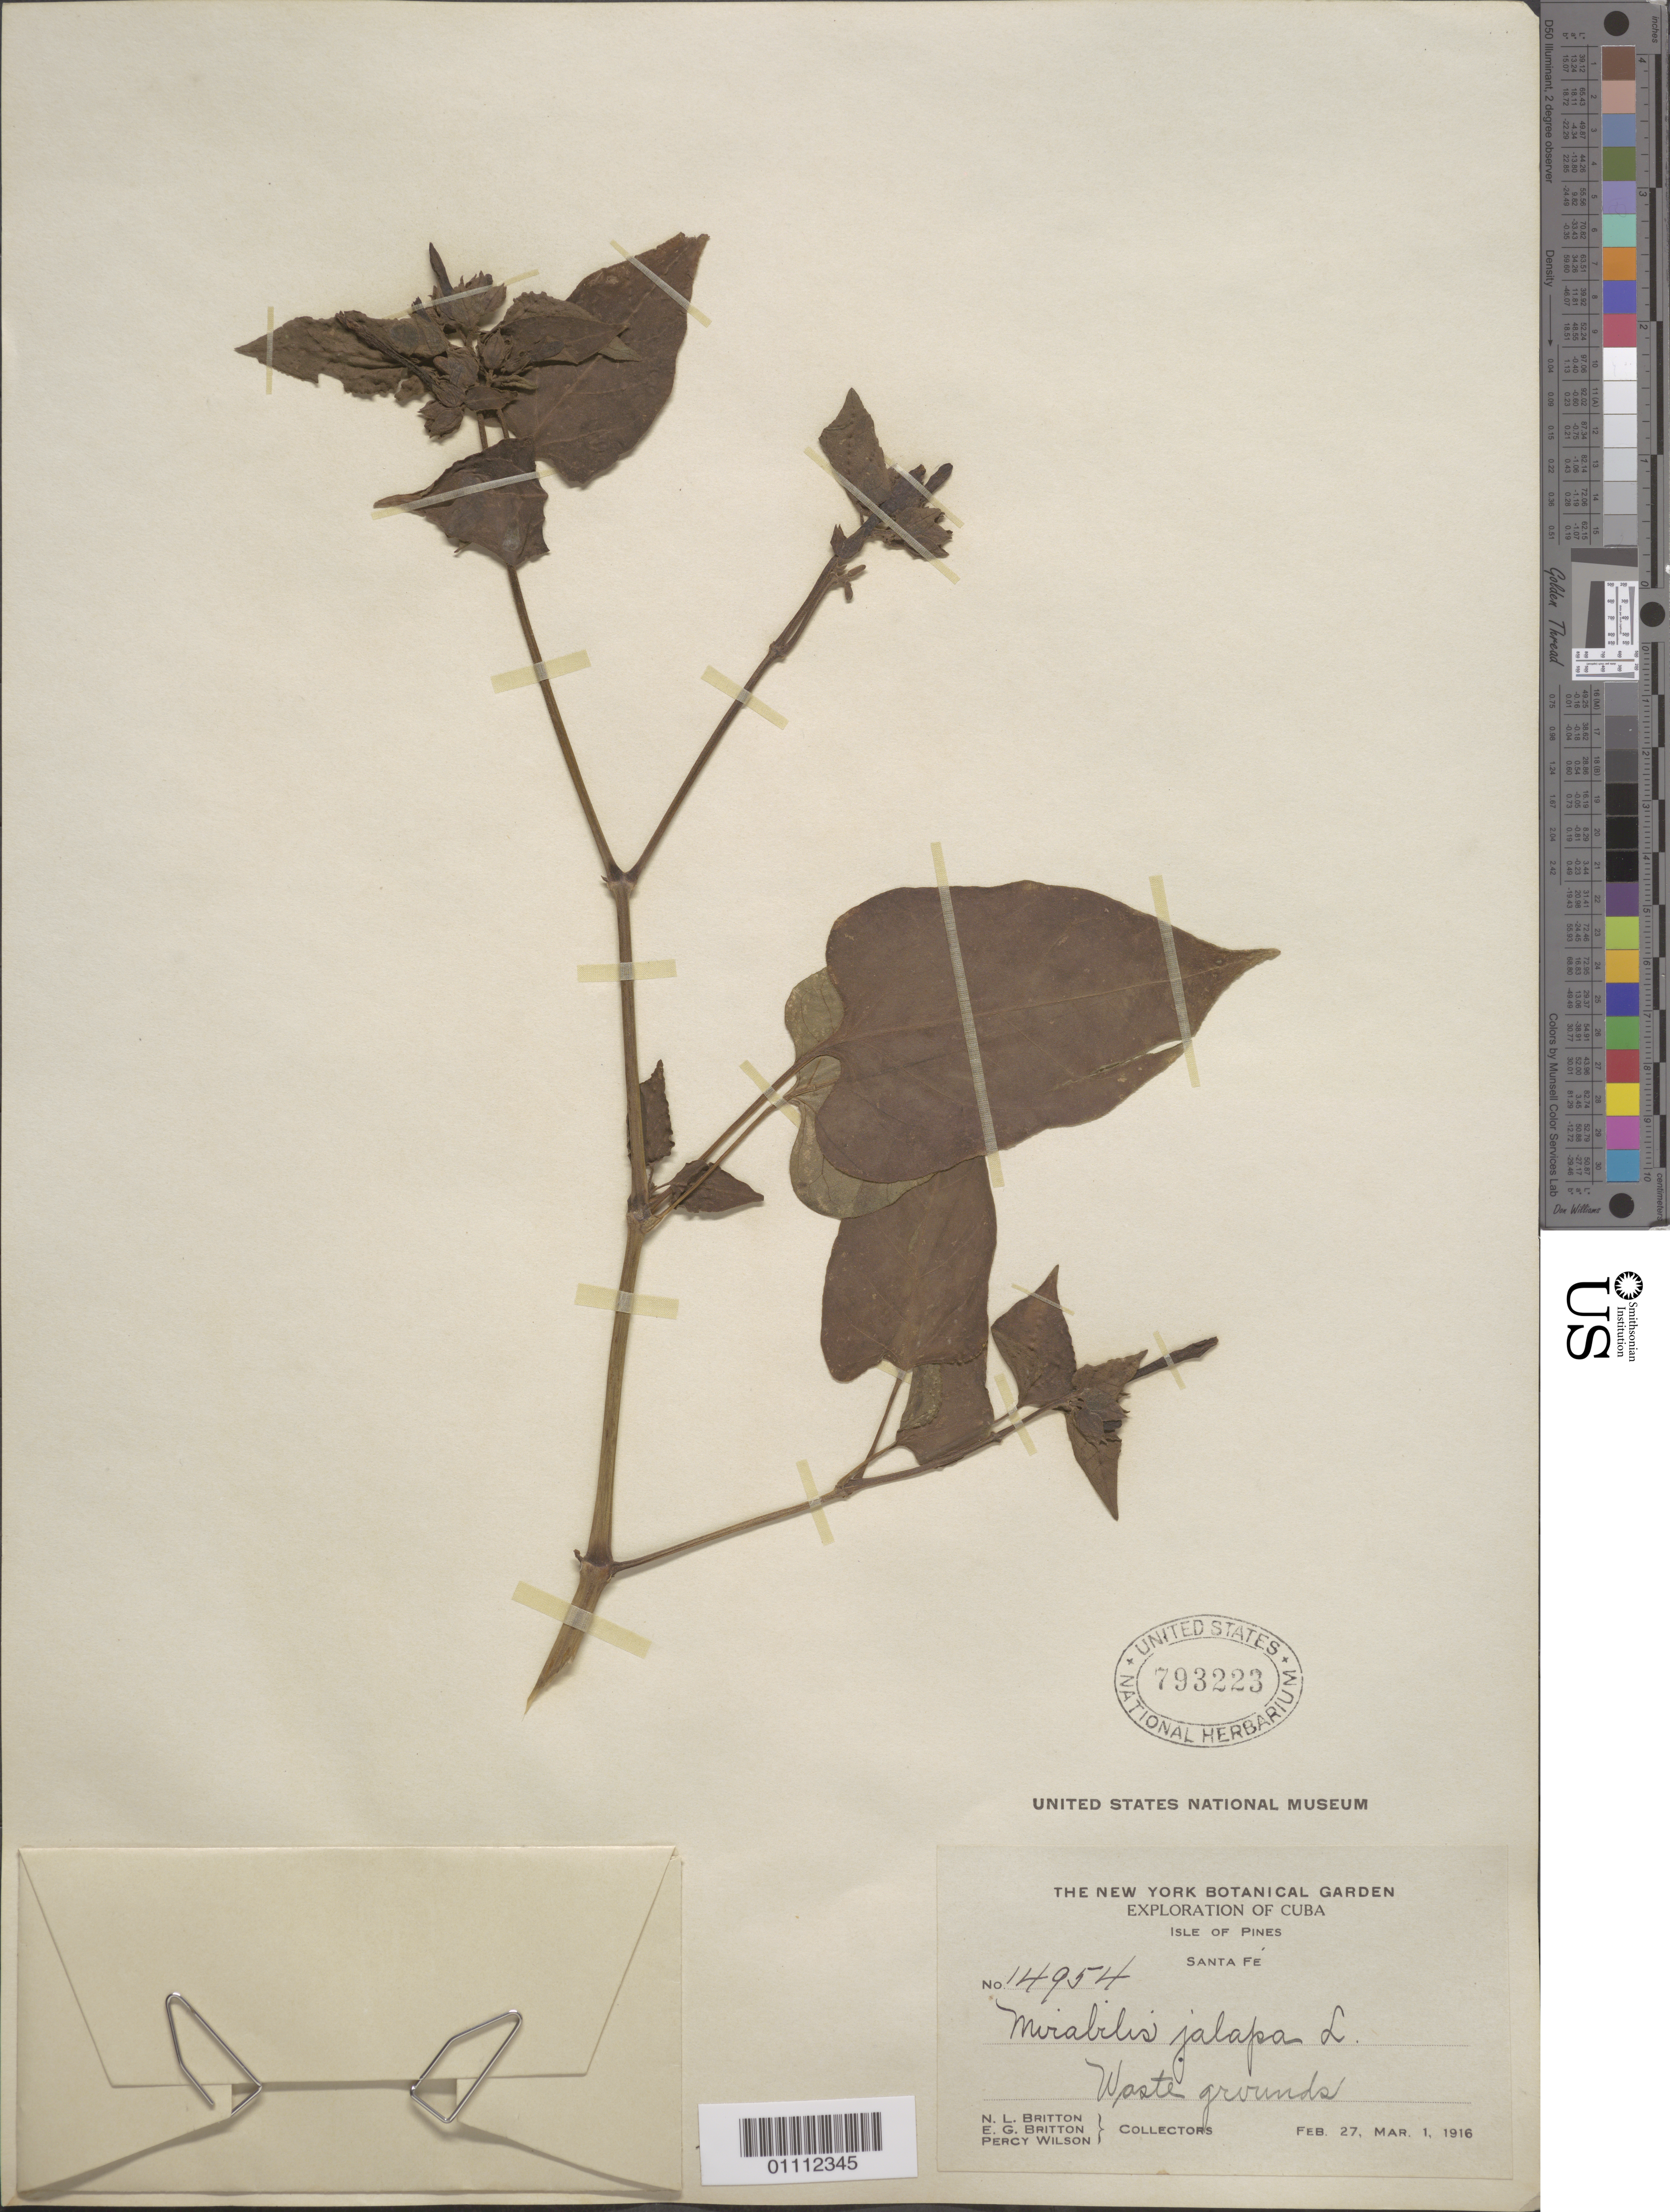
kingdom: Plantae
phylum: Tracheophyta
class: Magnoliopsida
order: Caryophyllales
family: Nyctaginaceae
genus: Mirabilis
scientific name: Mirabilis jalapa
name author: L.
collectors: N. Britton, E. G. Britton & P. Wilson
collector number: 14954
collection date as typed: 27 Feb 1916 and )1 Mar 1916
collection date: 1916-02-27,1916-03-01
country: Cuba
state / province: Isla de La Juventud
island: Isla de la Juventud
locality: Santa Fé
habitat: Waste grounds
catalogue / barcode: US 793223